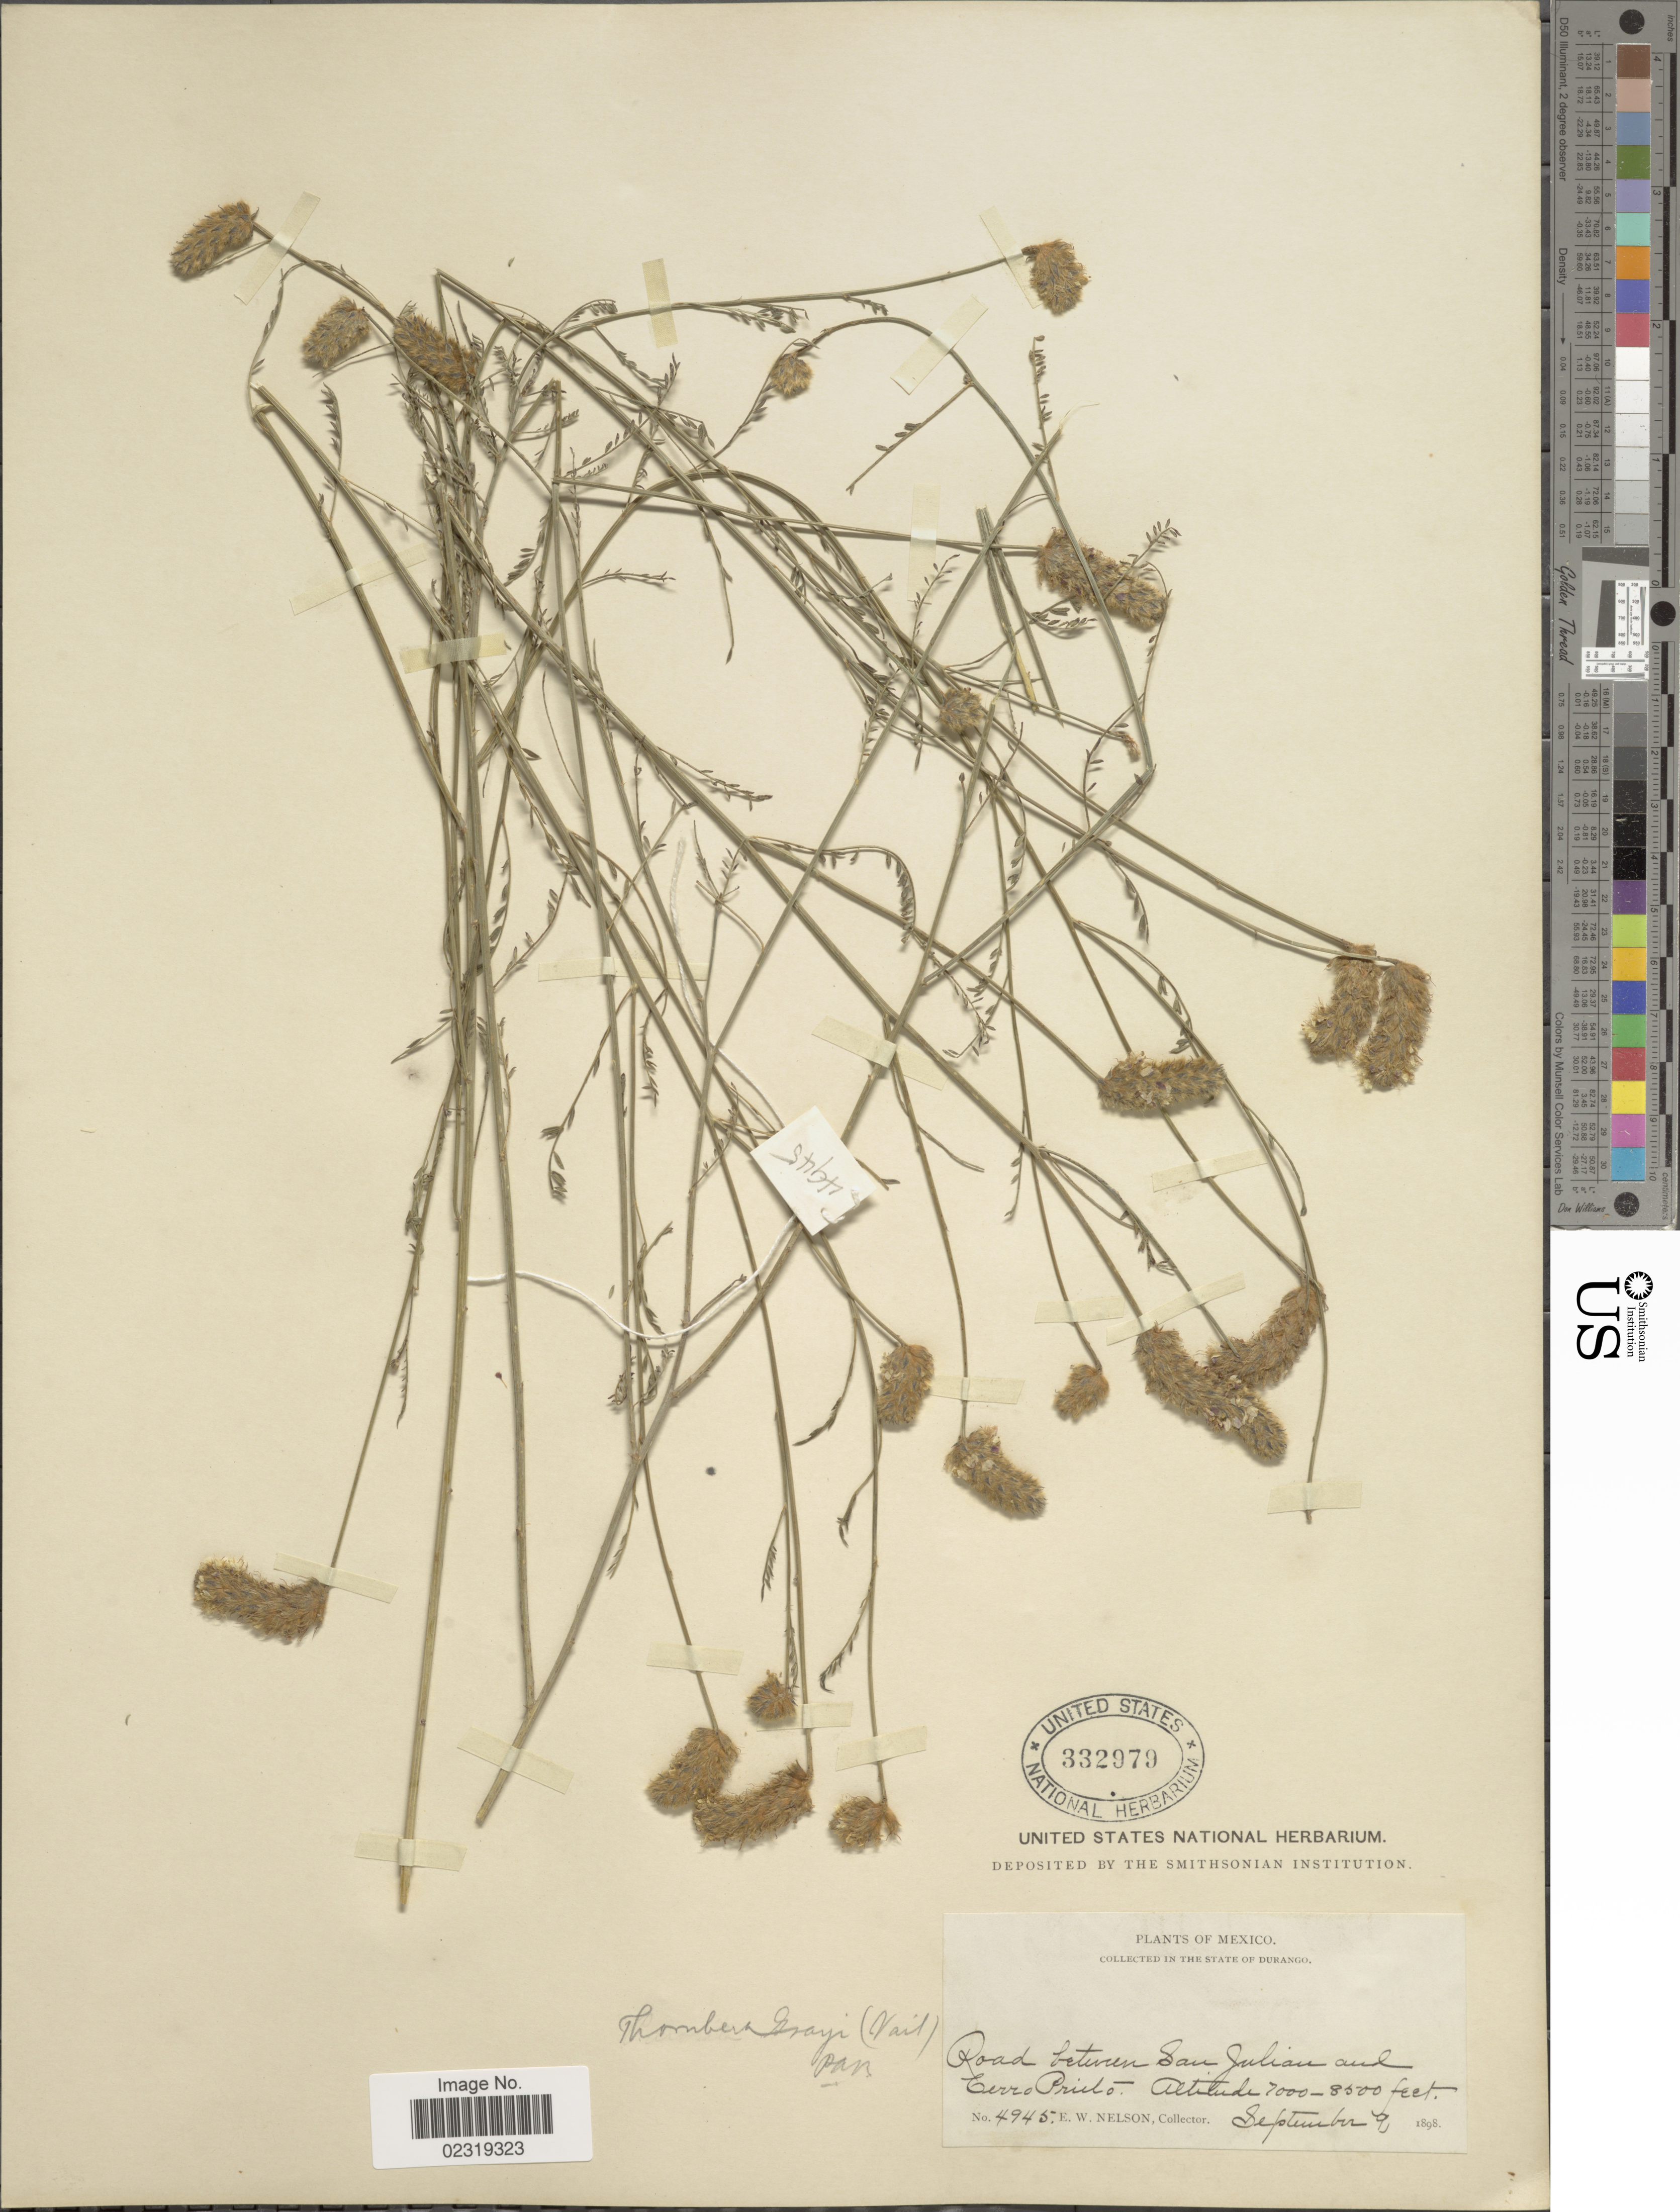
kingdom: Plantae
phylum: Tracheophyta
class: Magnoliopsida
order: Fabales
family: Fabaceae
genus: Dalea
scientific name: Dalea grayi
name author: (Vail) L.O. Williams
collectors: E. W. Nelson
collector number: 4945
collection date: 1898-09-09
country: Mexico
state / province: Durango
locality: In the State of Durango. Road between San Julian and Cerro Prieto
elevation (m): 2134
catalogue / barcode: US 332979